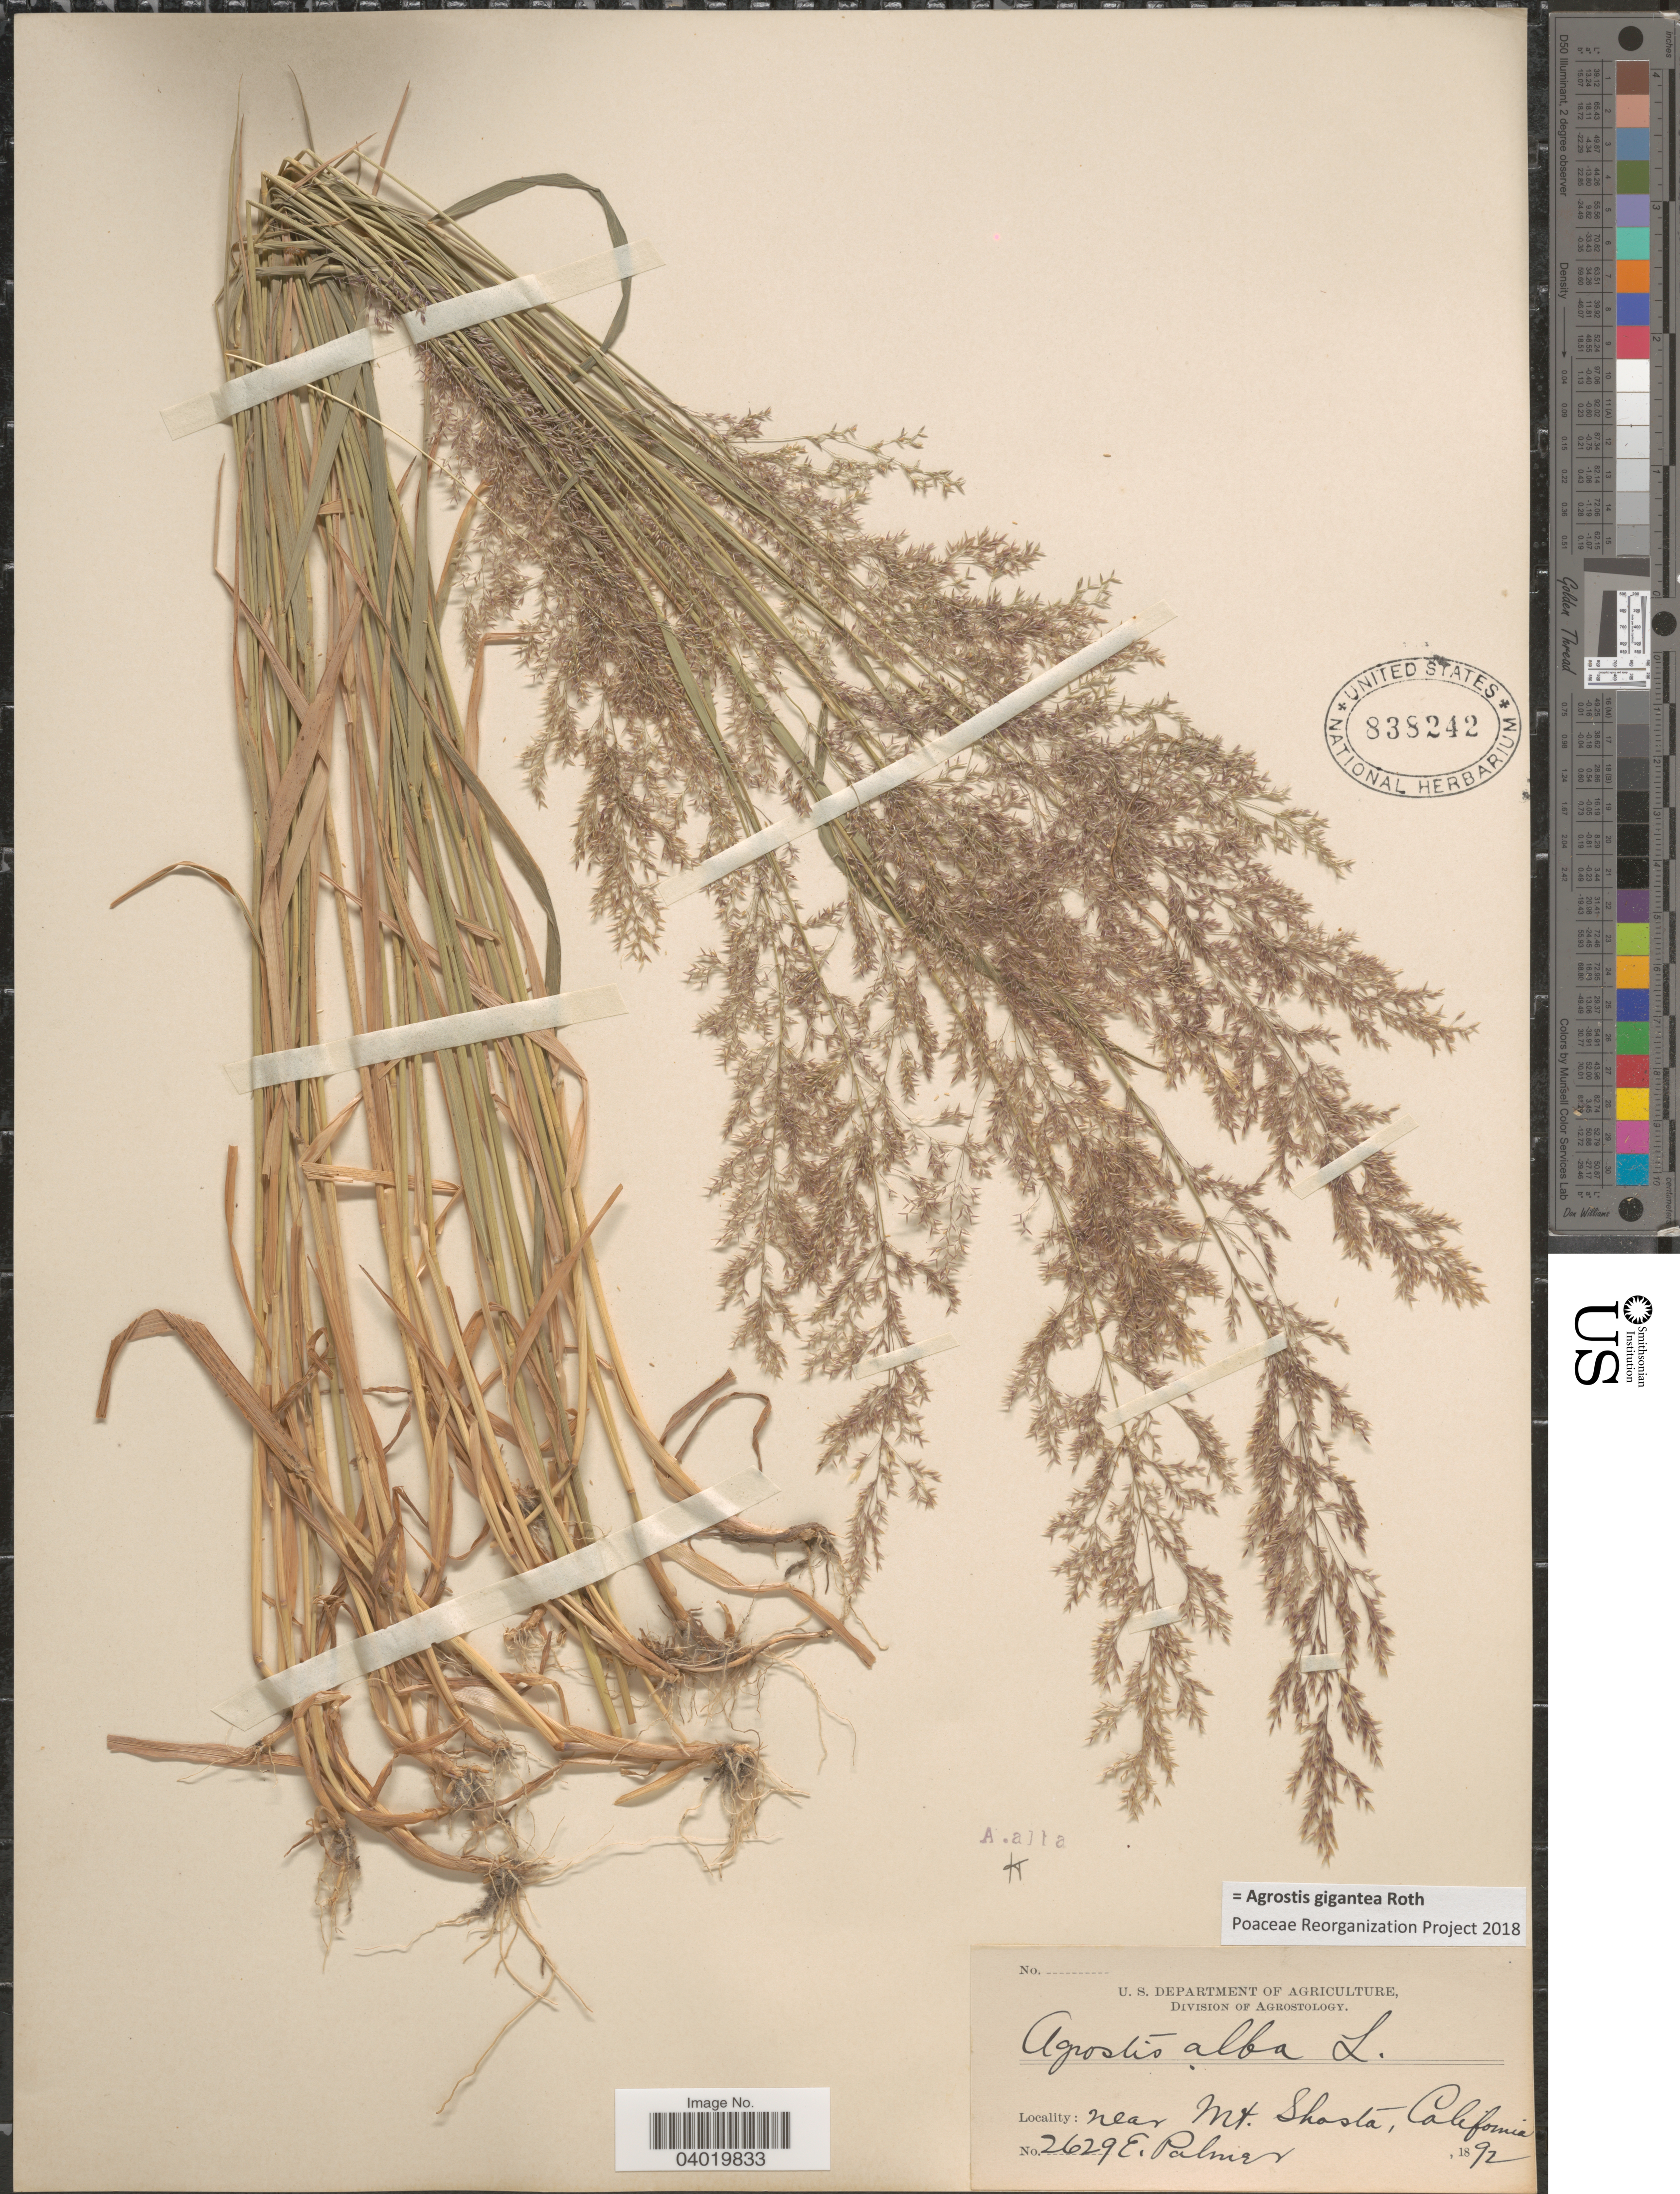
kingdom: Plantae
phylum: Tracheophyta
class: Liliopsida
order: Poales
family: Poaceae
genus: Agrostis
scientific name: Agrostis gigantea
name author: Roth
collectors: E. Palmer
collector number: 2629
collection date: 1892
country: United States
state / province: California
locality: Near Mt. Shasta.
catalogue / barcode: US 838242